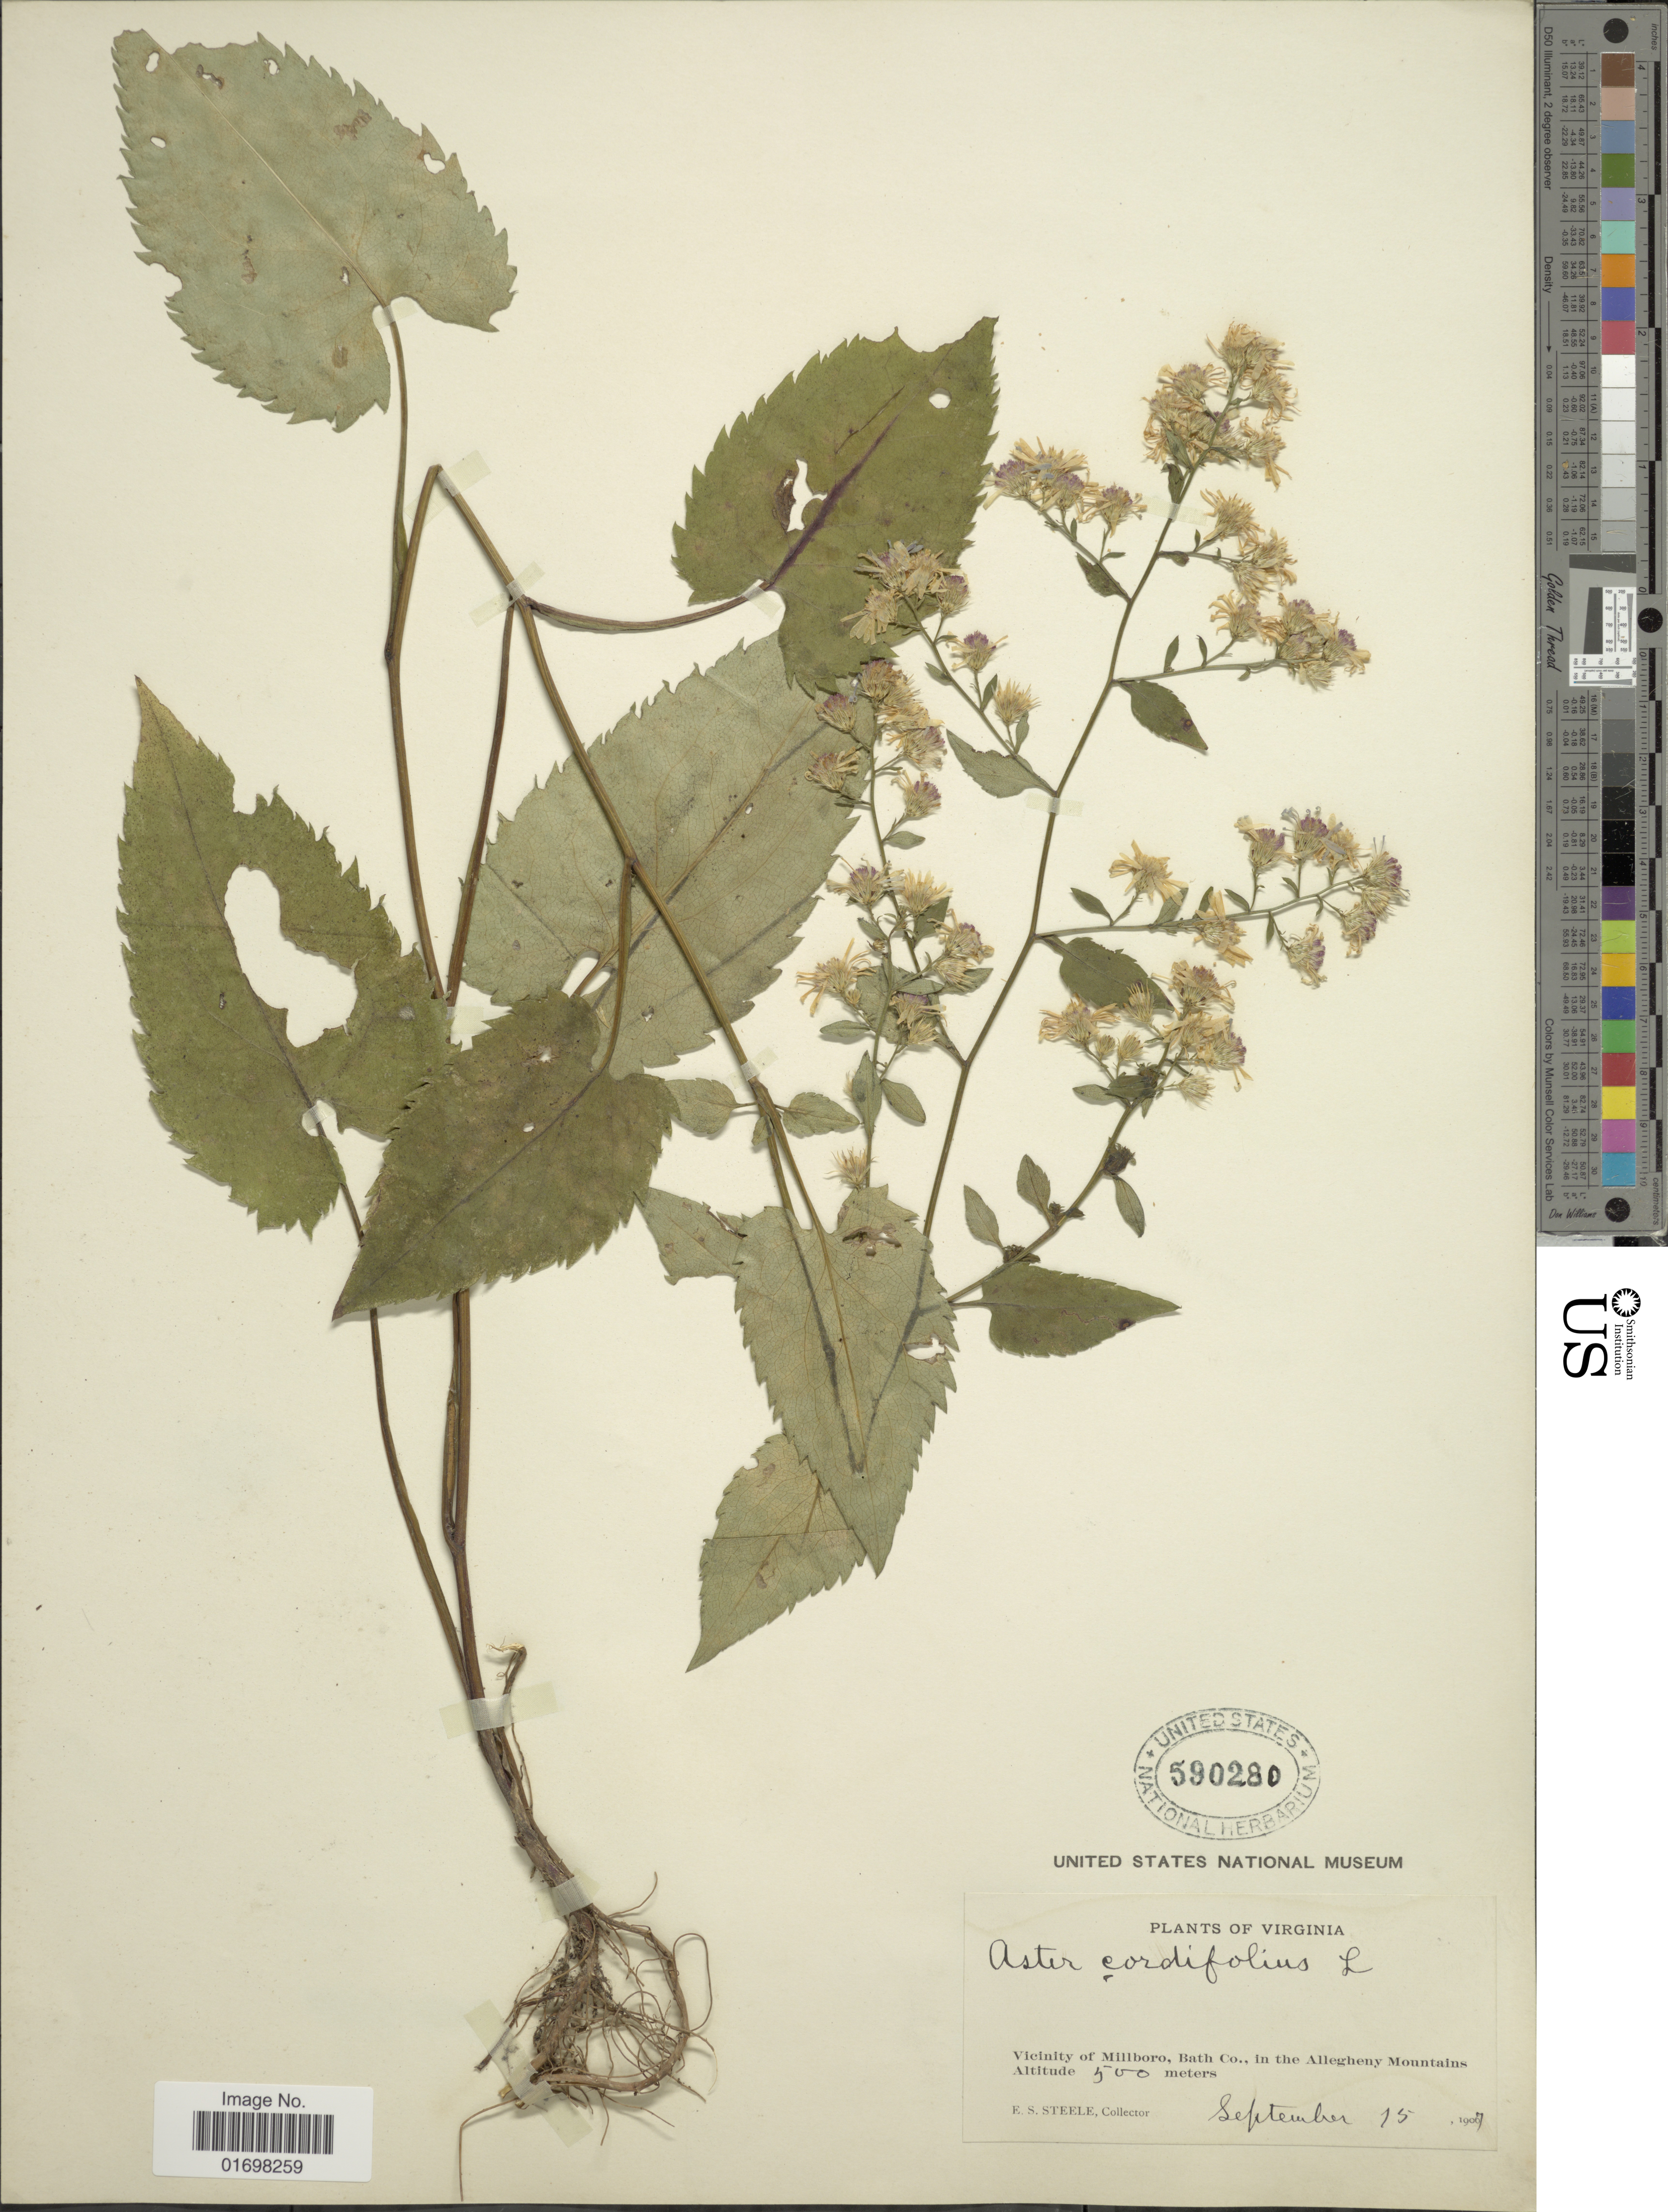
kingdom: Plantae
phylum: Tracheophyta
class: Magnoliopsida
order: Asterales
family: Asteraceae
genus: Symphyotrichum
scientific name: Symphyotrichum cordifolium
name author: (L.) G.L. Nesom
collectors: E. Steele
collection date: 1907-09-15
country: United States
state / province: Virginia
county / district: Bath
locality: Vicinity of Millboro, Bath Co., in the Allegheny Mountains.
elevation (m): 500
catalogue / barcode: US 590280